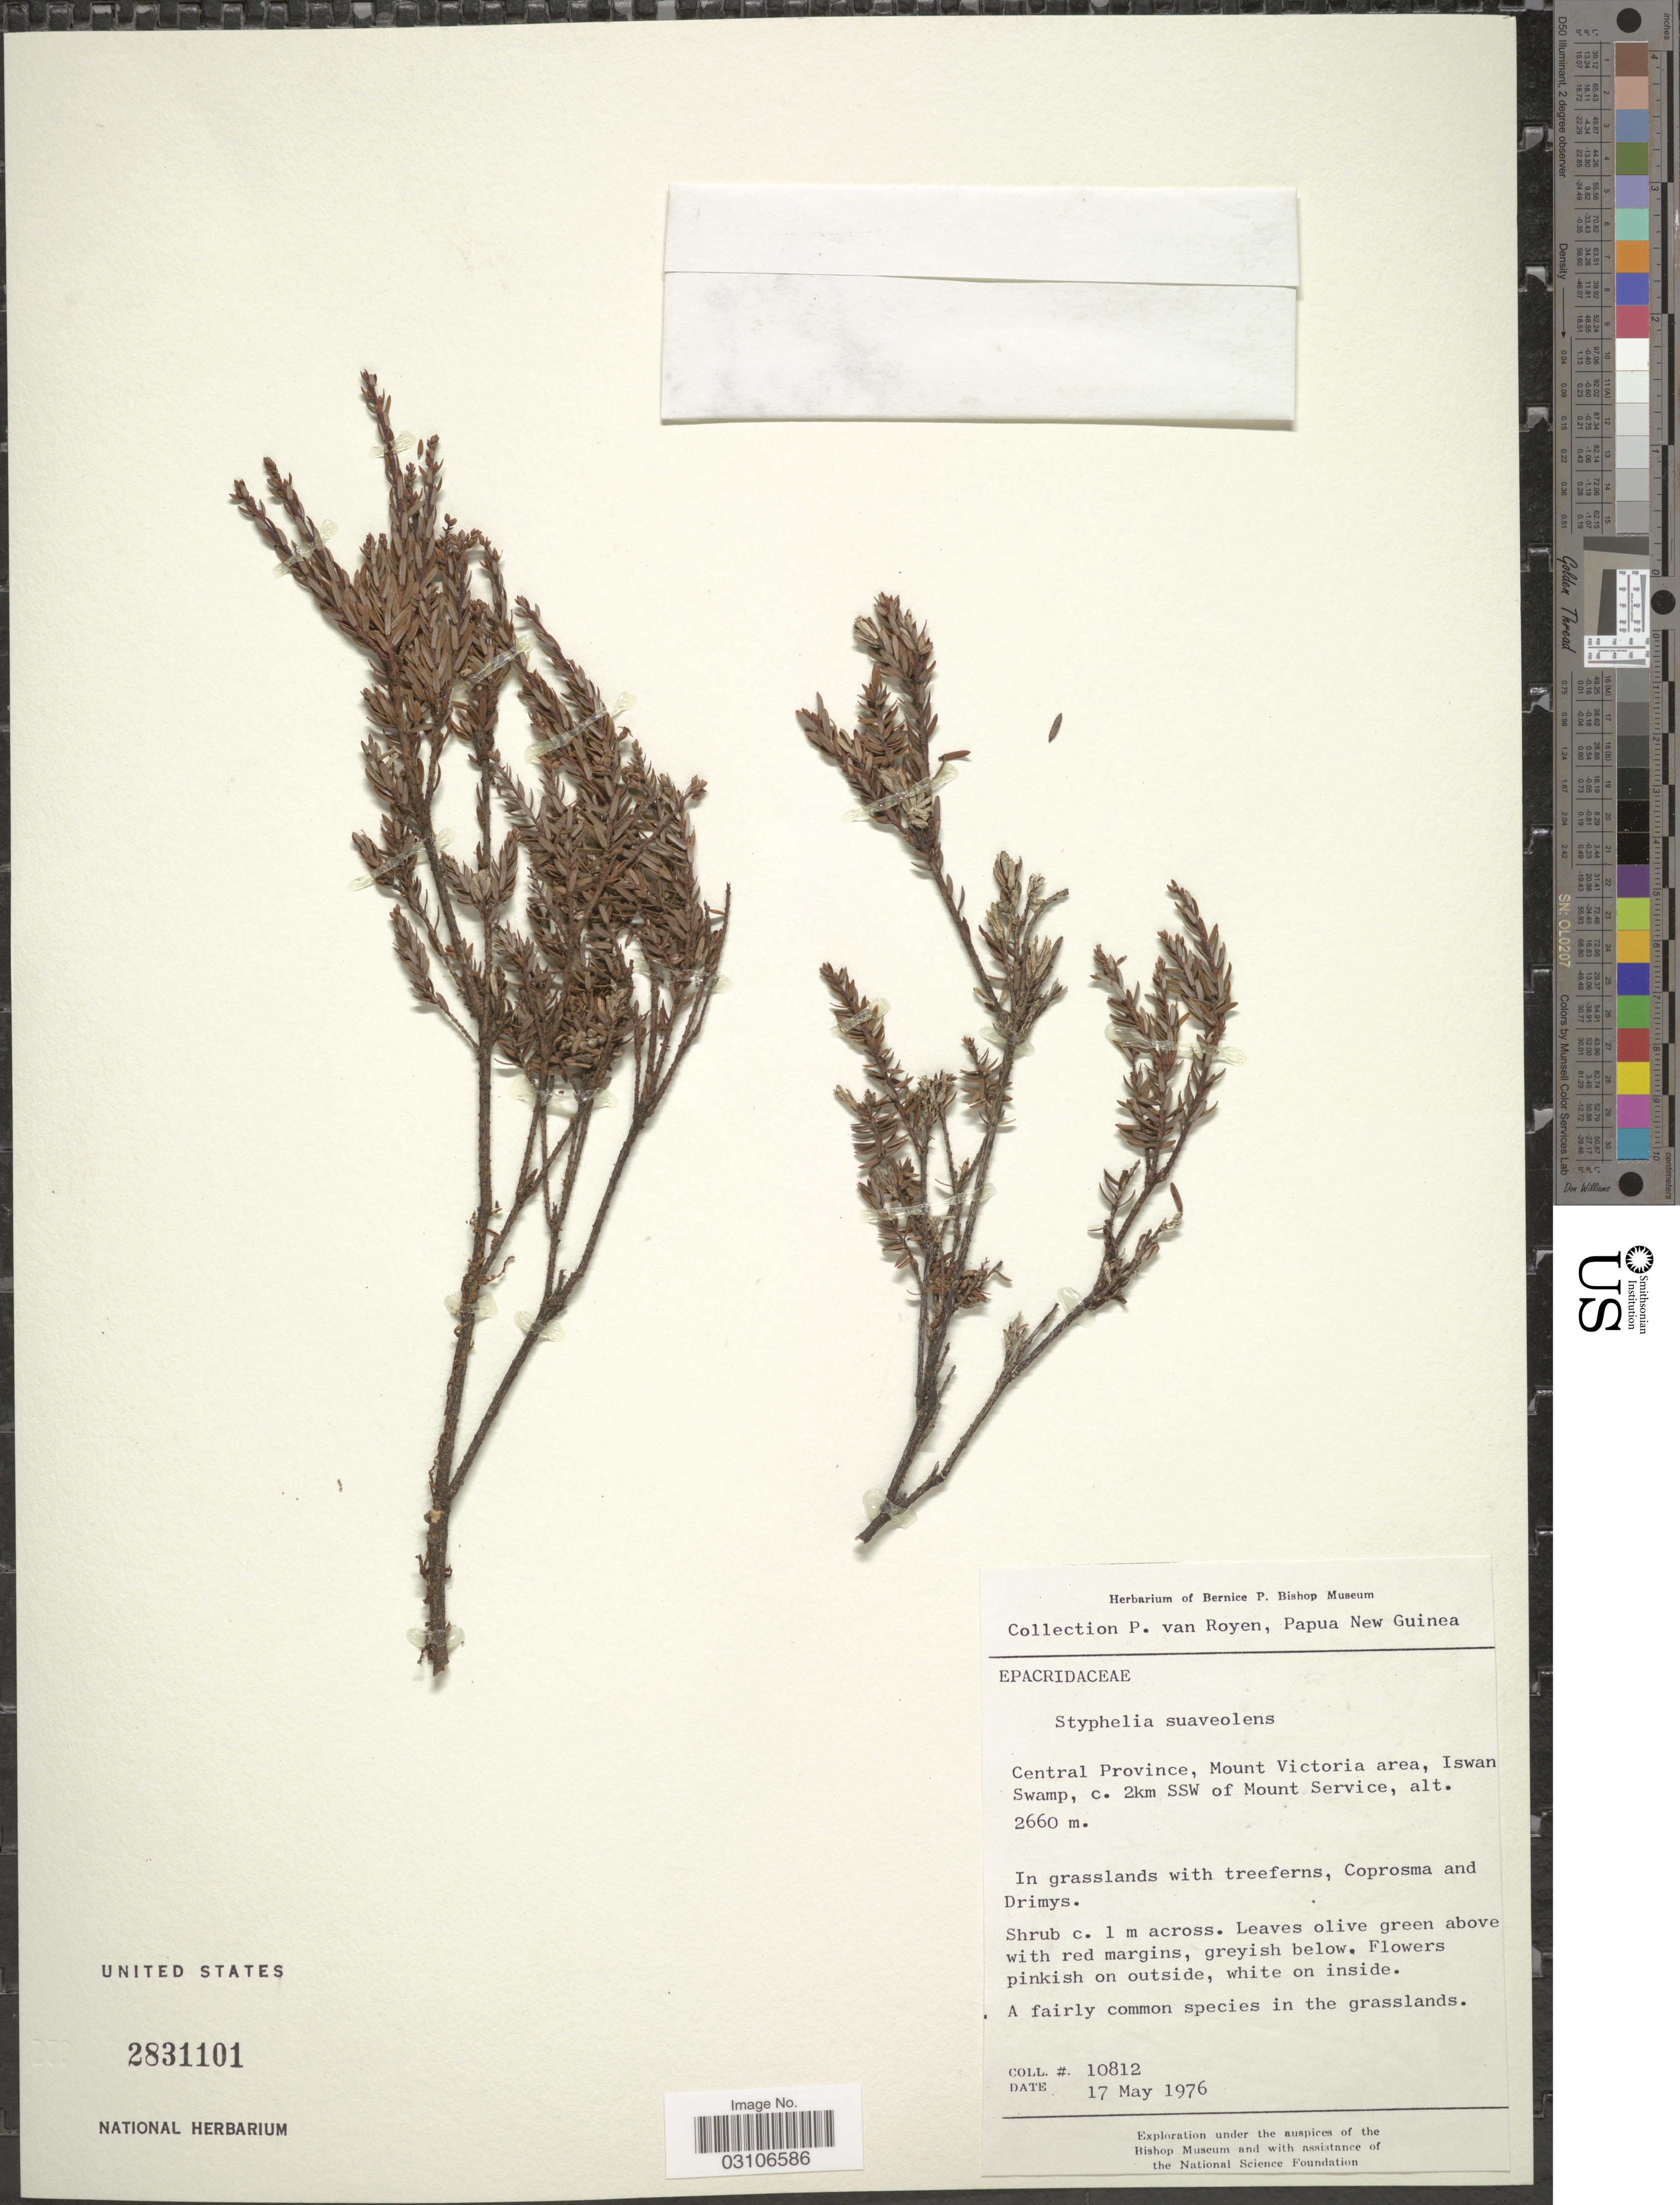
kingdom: Plantae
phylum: Tracheophyta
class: Magnoliopsida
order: Ericales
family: Ericaceae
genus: Styphelia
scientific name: Styphelia suaveolens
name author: (Hook. f.) Warb. ex P. Sarasin & Sarasin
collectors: P. van Royen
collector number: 10812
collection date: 1976-05-17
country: Papua New Guinea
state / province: Central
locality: Central Province, Mount Victoria area, Iswan Swamp, c. 2km SSW of Mount Service.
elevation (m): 2660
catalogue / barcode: US 2831101